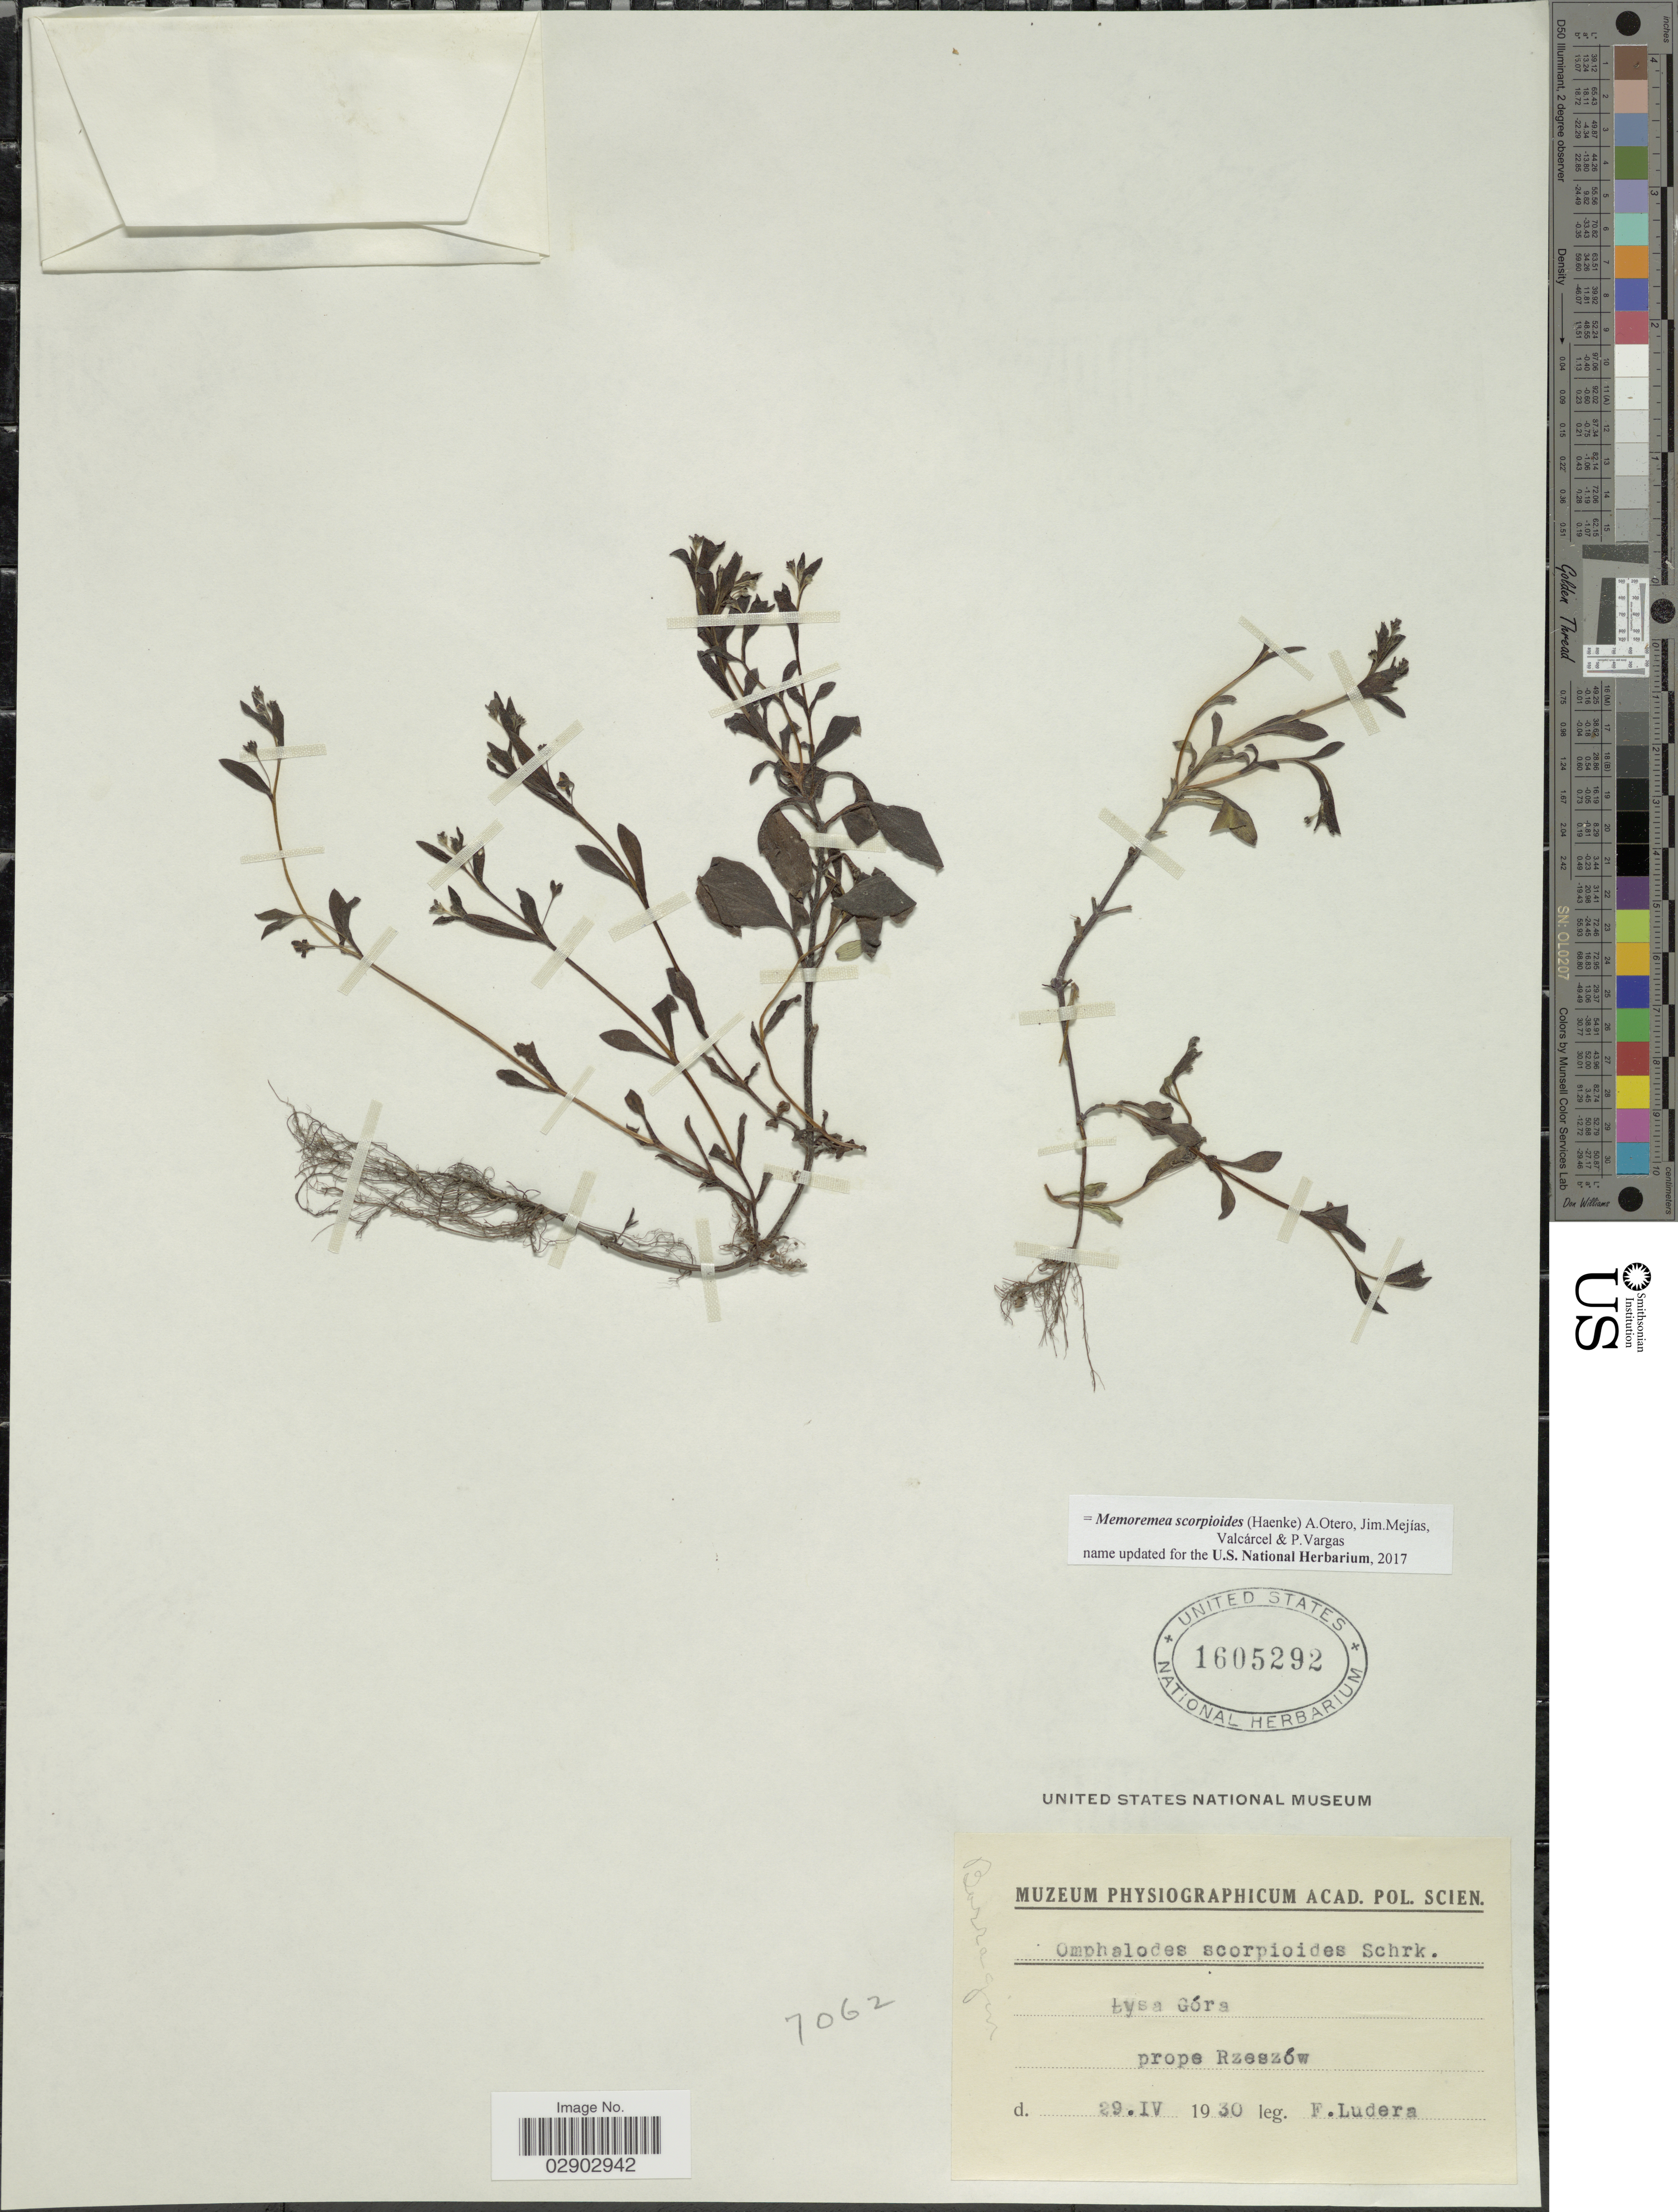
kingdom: Plantae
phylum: Tracheophyta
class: Magnoliopsida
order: Boraginales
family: Boraginaceae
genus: Memoremea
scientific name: Memoremea scorpioides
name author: (Haenke) A.Otero et al.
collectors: F. Ludera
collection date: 1930-04-29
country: Poland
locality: Lysa Góra prope Rzeszów.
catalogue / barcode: US 1605292